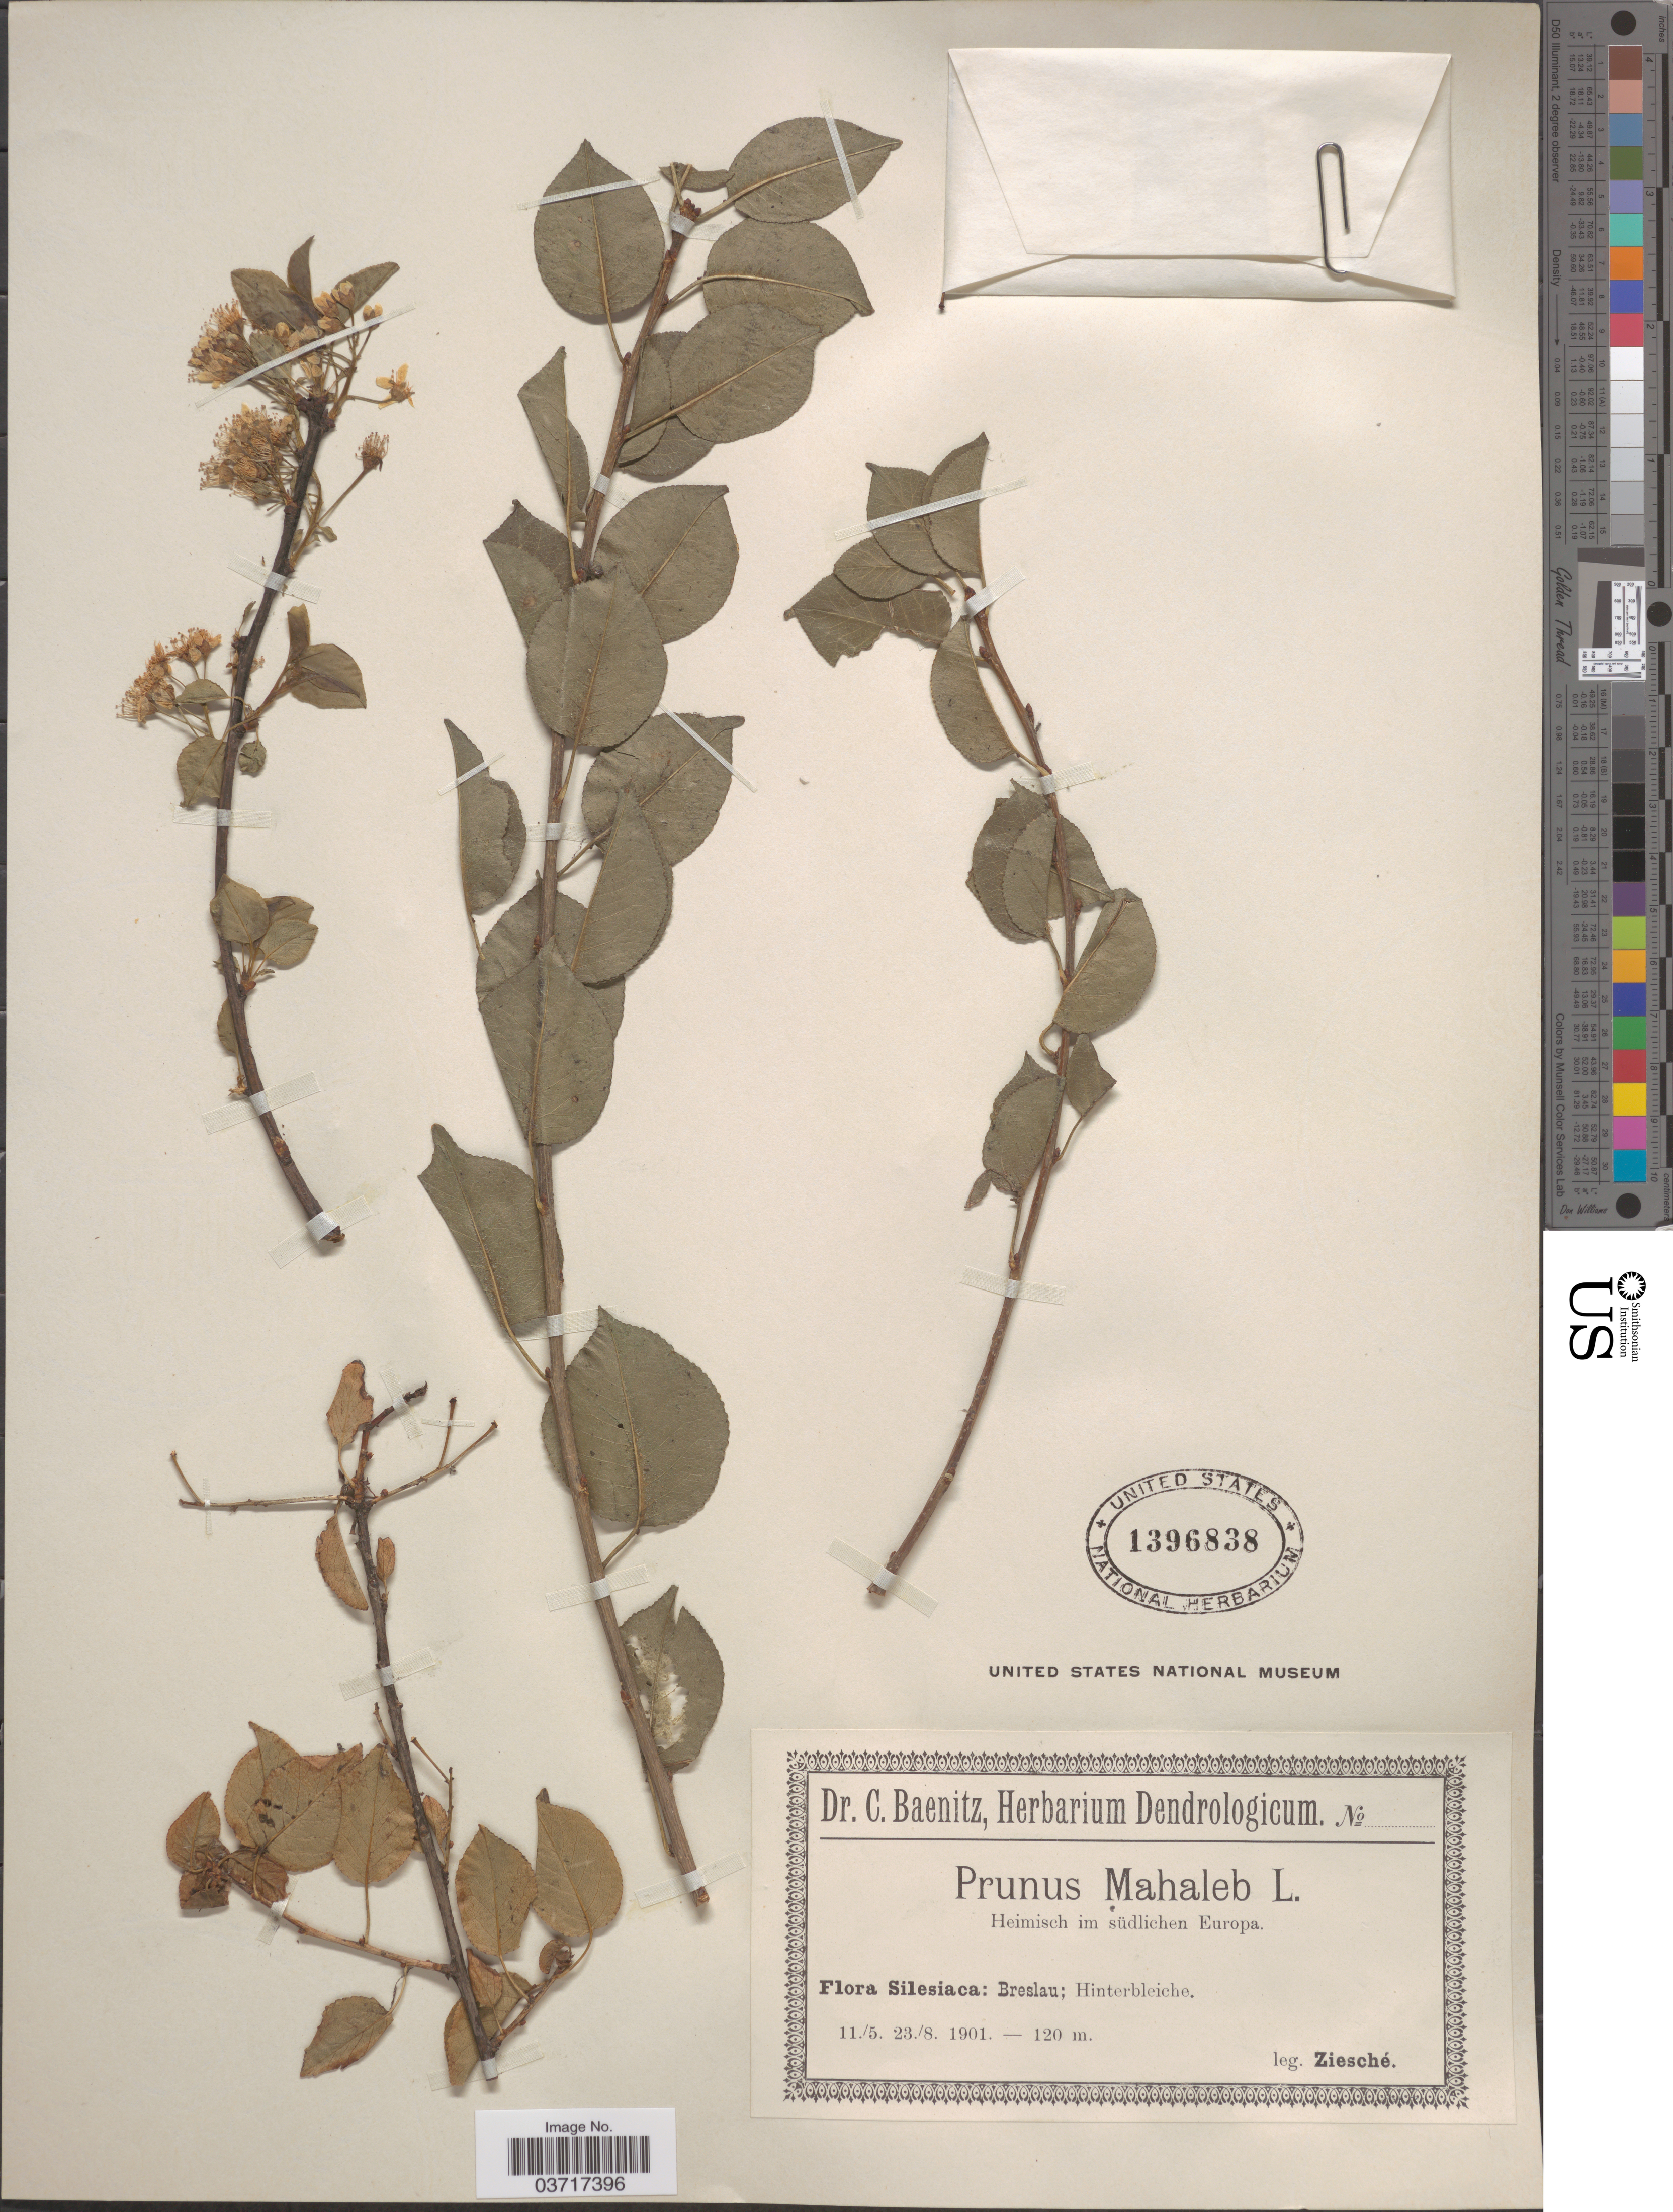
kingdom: Plantae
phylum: Tracheophyta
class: Magnoliopsida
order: Rosales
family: Rosaceae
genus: Prunus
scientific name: Prunus mahaleb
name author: L.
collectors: Ziesché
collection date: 1901-05-11/1901-08-23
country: Poland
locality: Silesiaca: Breslau; Hinterbleiche.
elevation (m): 120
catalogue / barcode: US 1396838